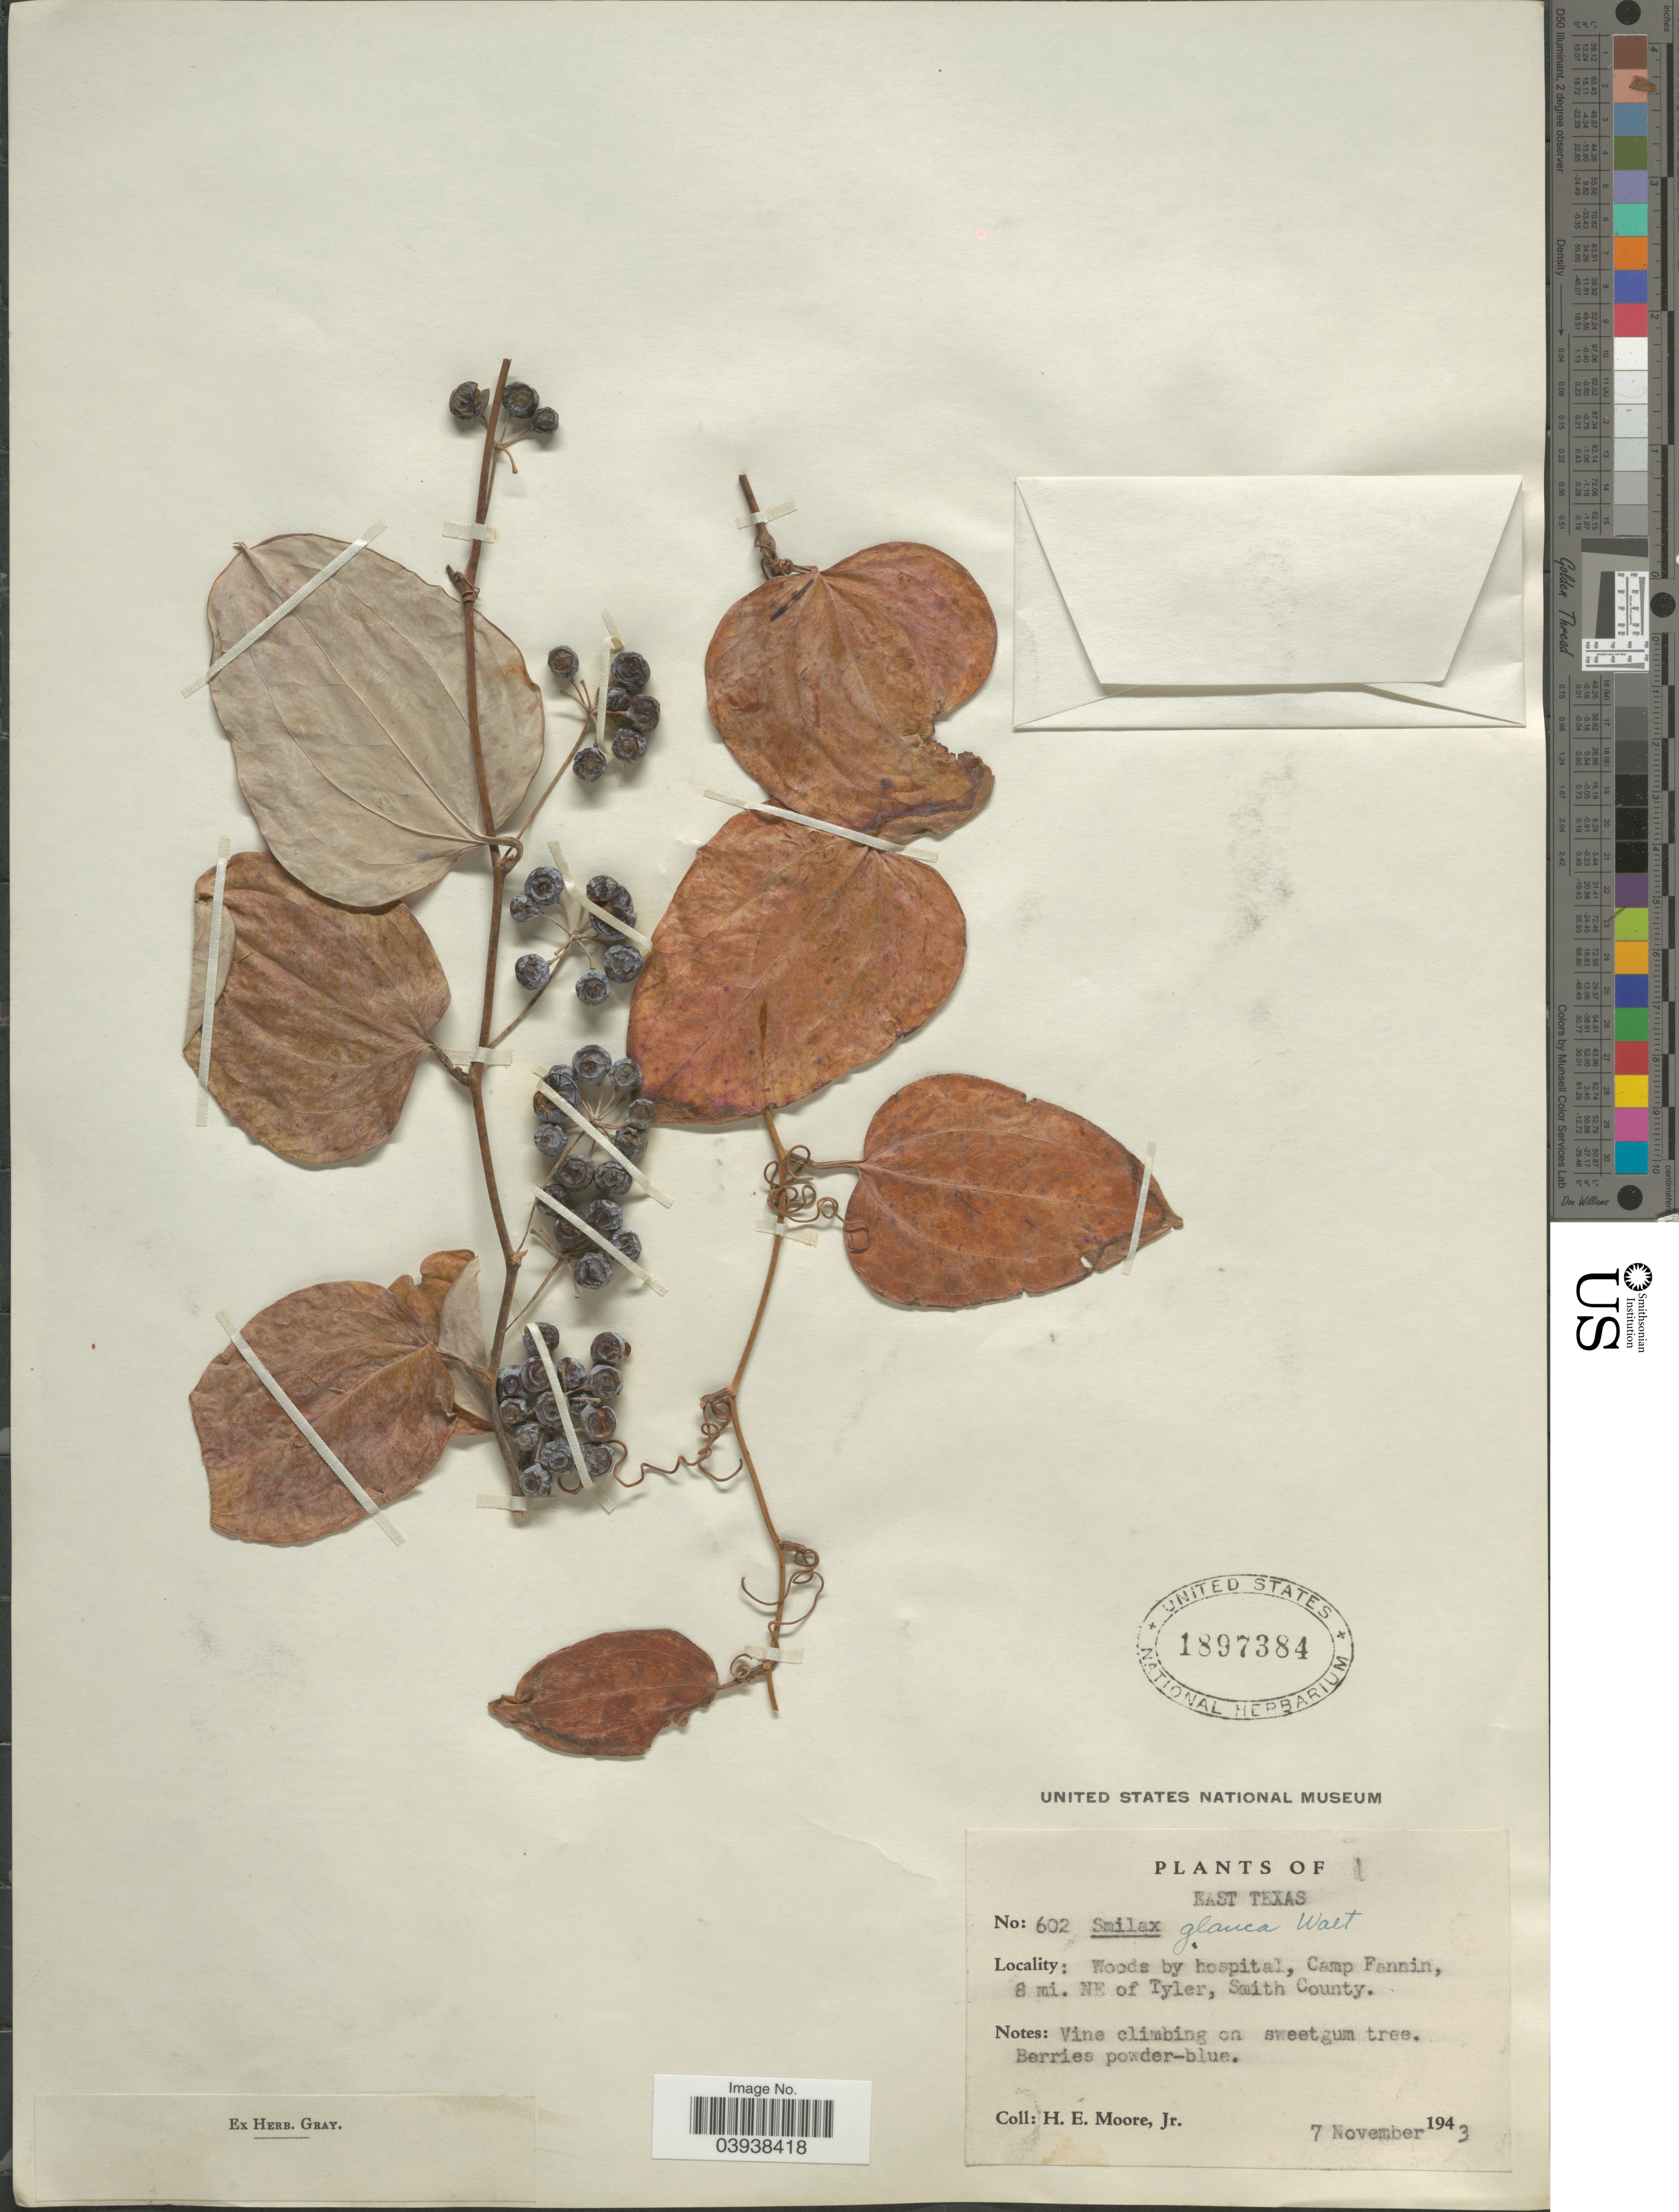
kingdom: Plantae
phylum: Tracheophyta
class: Liliopsida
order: Liliales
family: Smilacaceae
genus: Smilax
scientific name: Smilax glauca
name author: Walter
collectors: H. Moore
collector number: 602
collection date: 1943-11-07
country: United States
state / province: Texas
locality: East Texas. Woods by hospital, Camp Fannin, 8 mi. NE of Tyler, Smith County.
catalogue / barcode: US 1897384